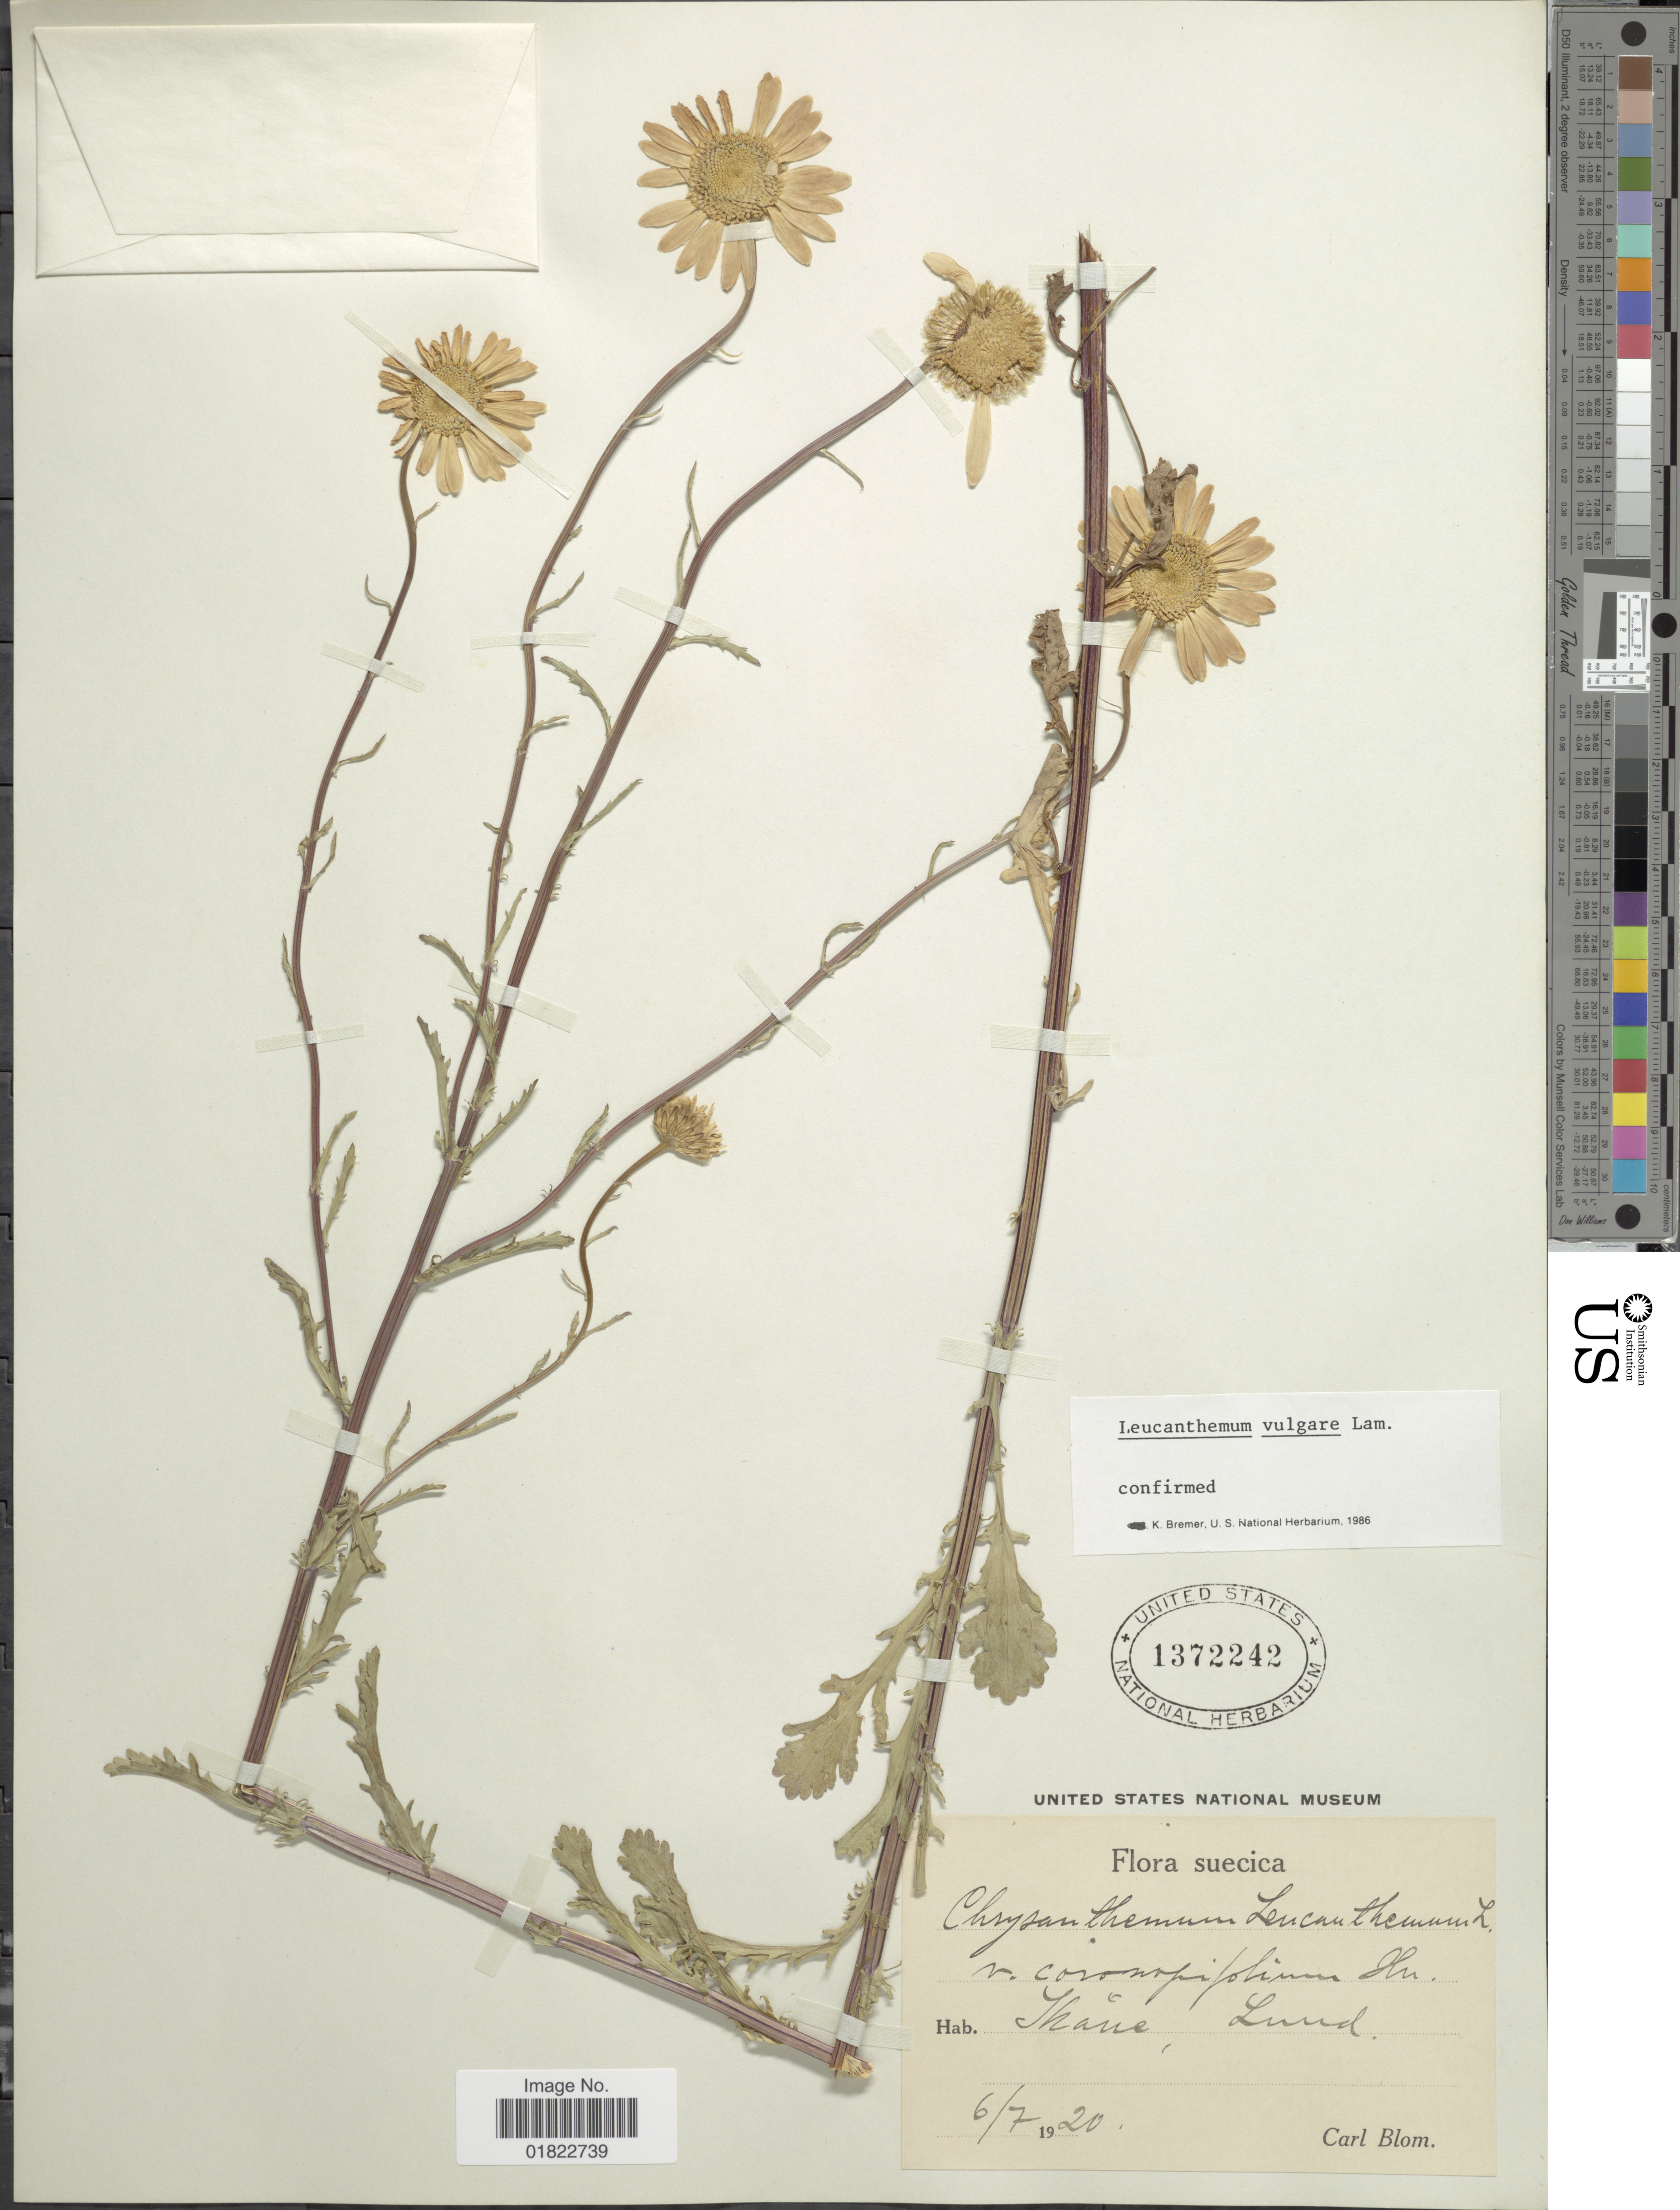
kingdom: Plantae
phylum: Tracheophyta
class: Magnoliopsida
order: Asterales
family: Asteraceae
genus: Leucanthemum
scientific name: Leucanthemum vulgare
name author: Lam.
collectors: C. H. Blom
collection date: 1920-07-06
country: Sweden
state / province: Skåne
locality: Skane, Lund. Suecica.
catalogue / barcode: US 1372242